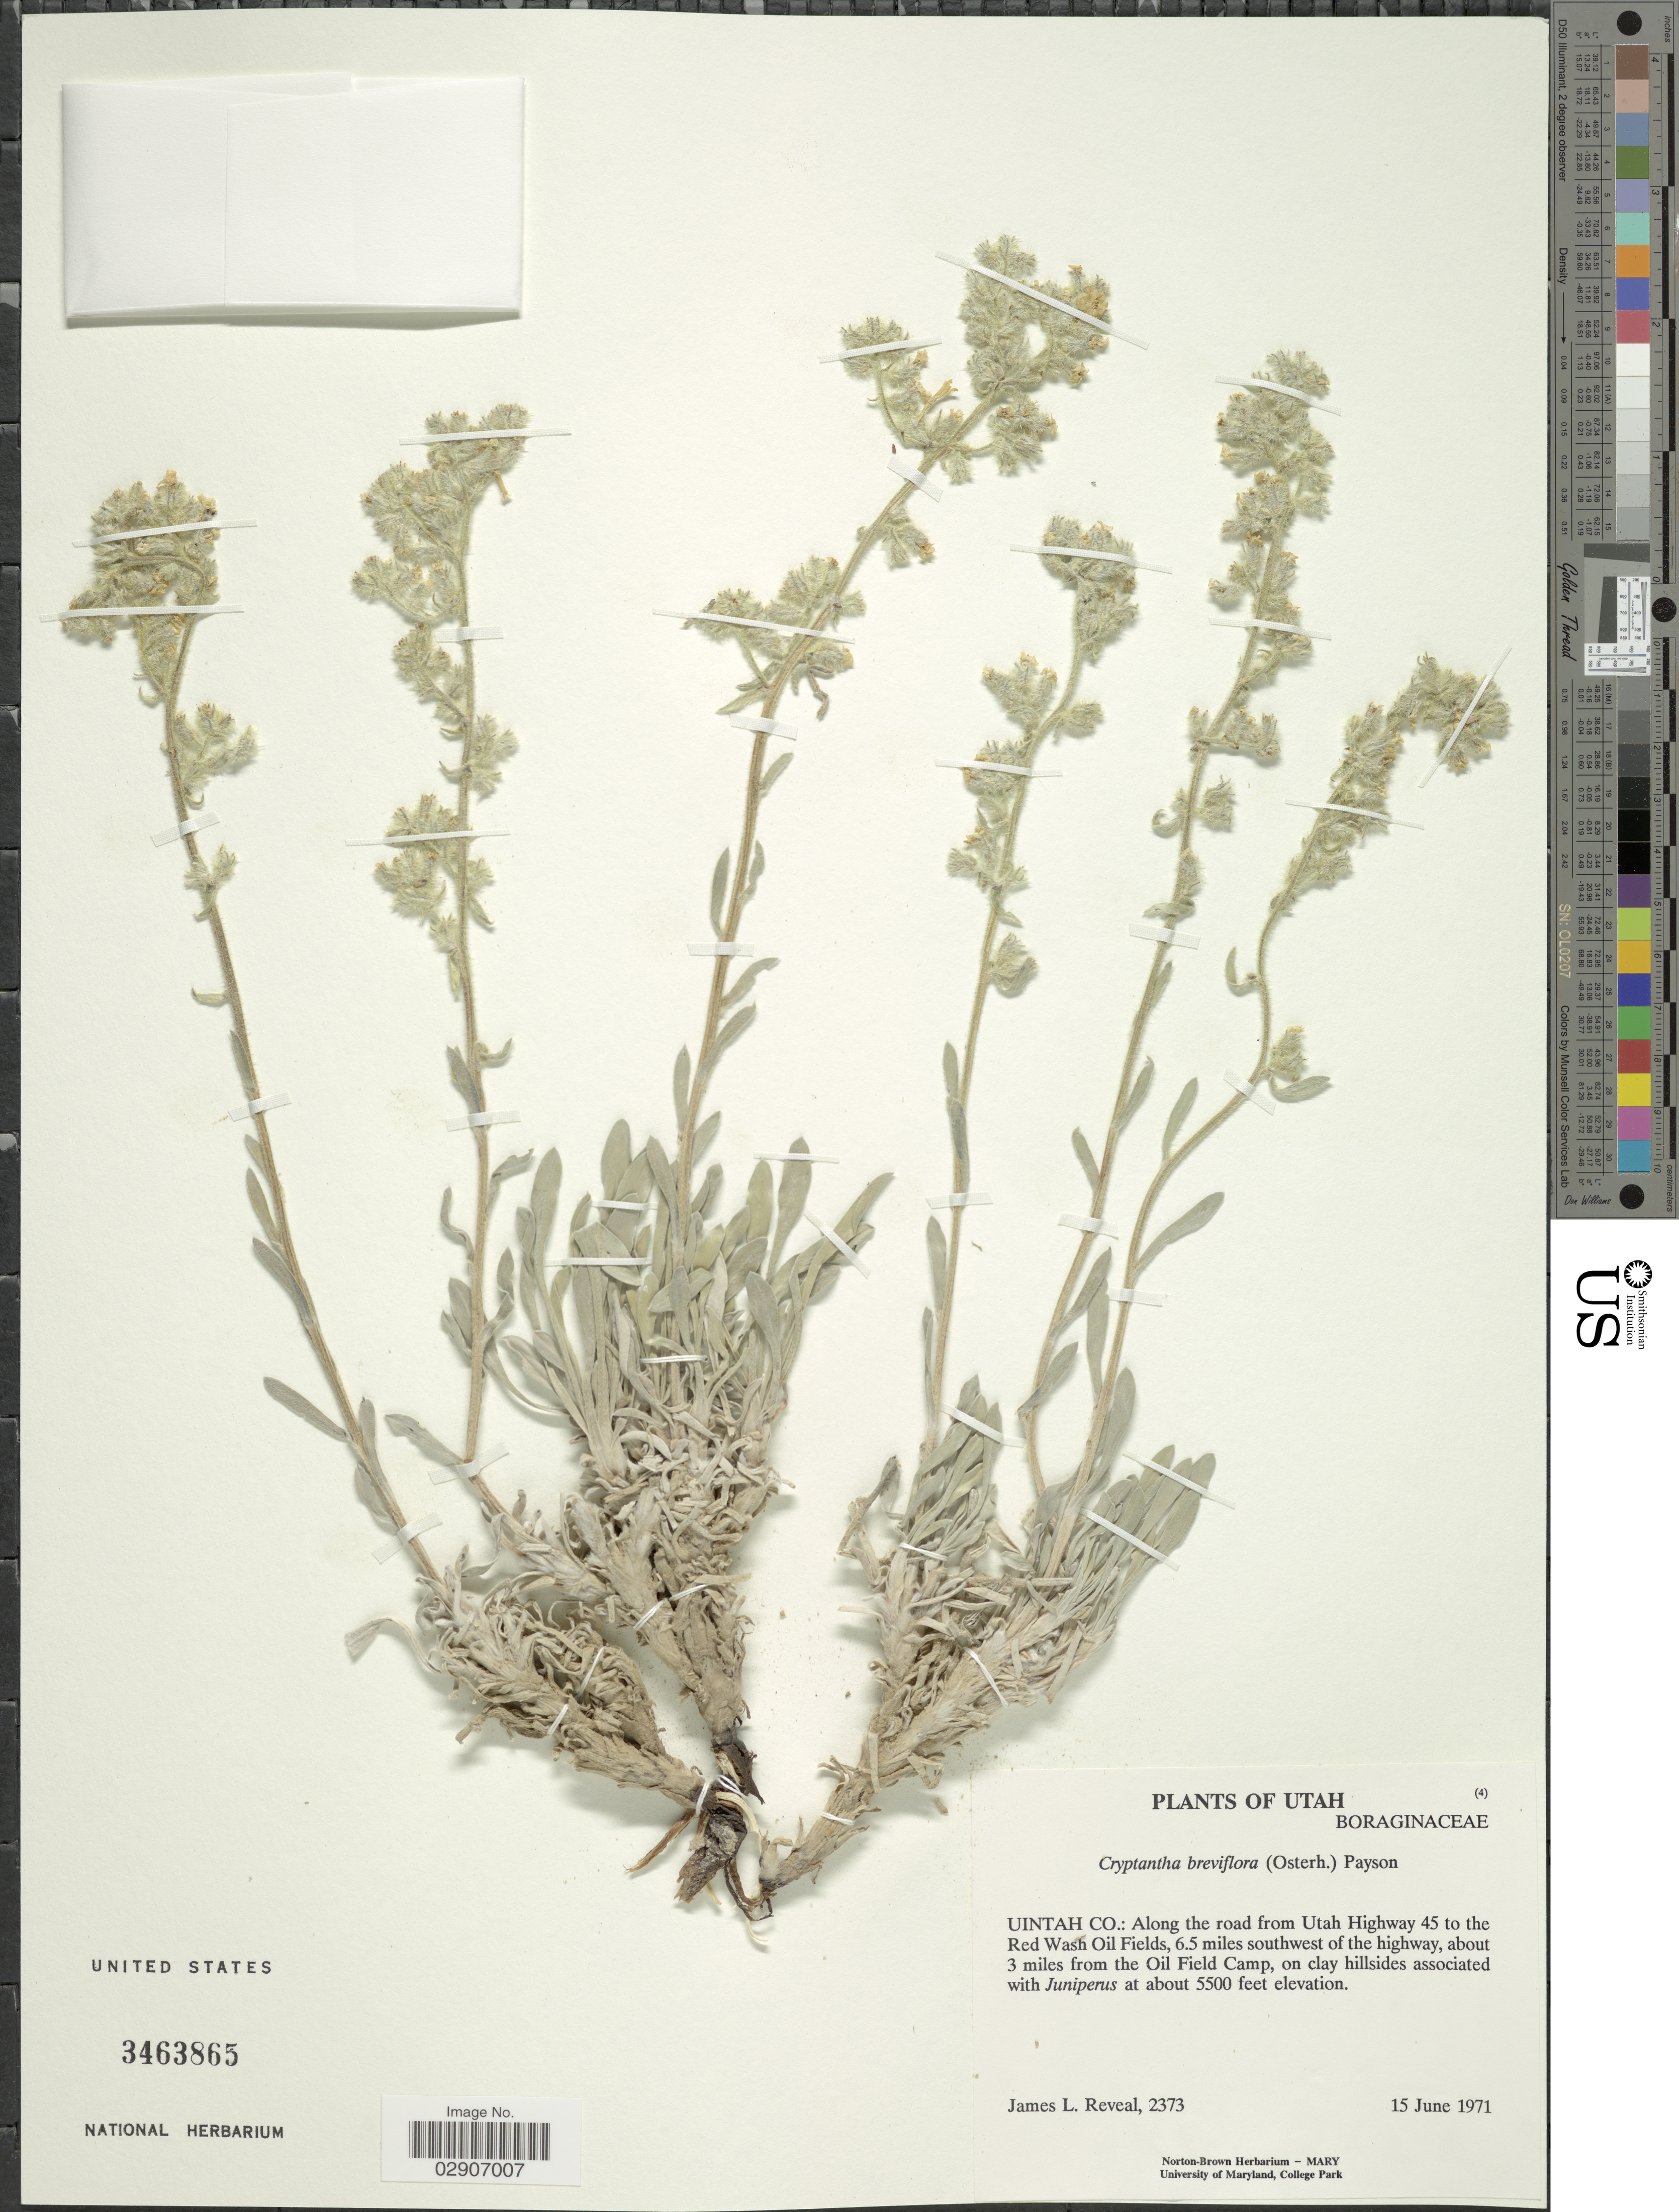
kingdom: Plantae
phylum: Tracheophyta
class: Magnoliopsida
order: Boraginales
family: Boraginaceae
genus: Cryptantha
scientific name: Cryptantha breviflora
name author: (Osterh.) Payson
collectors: J. L. Reveal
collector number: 2373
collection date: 1971-06-15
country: United States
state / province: Utah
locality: Uintah Co.: along the road from Utah Highway 45 to the Red Wash Oil Fields, 6.5 miles southwest of the highway, about 3 miles from the Oil Field Camp, on clay hillsides.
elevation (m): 1676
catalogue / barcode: US 3463865